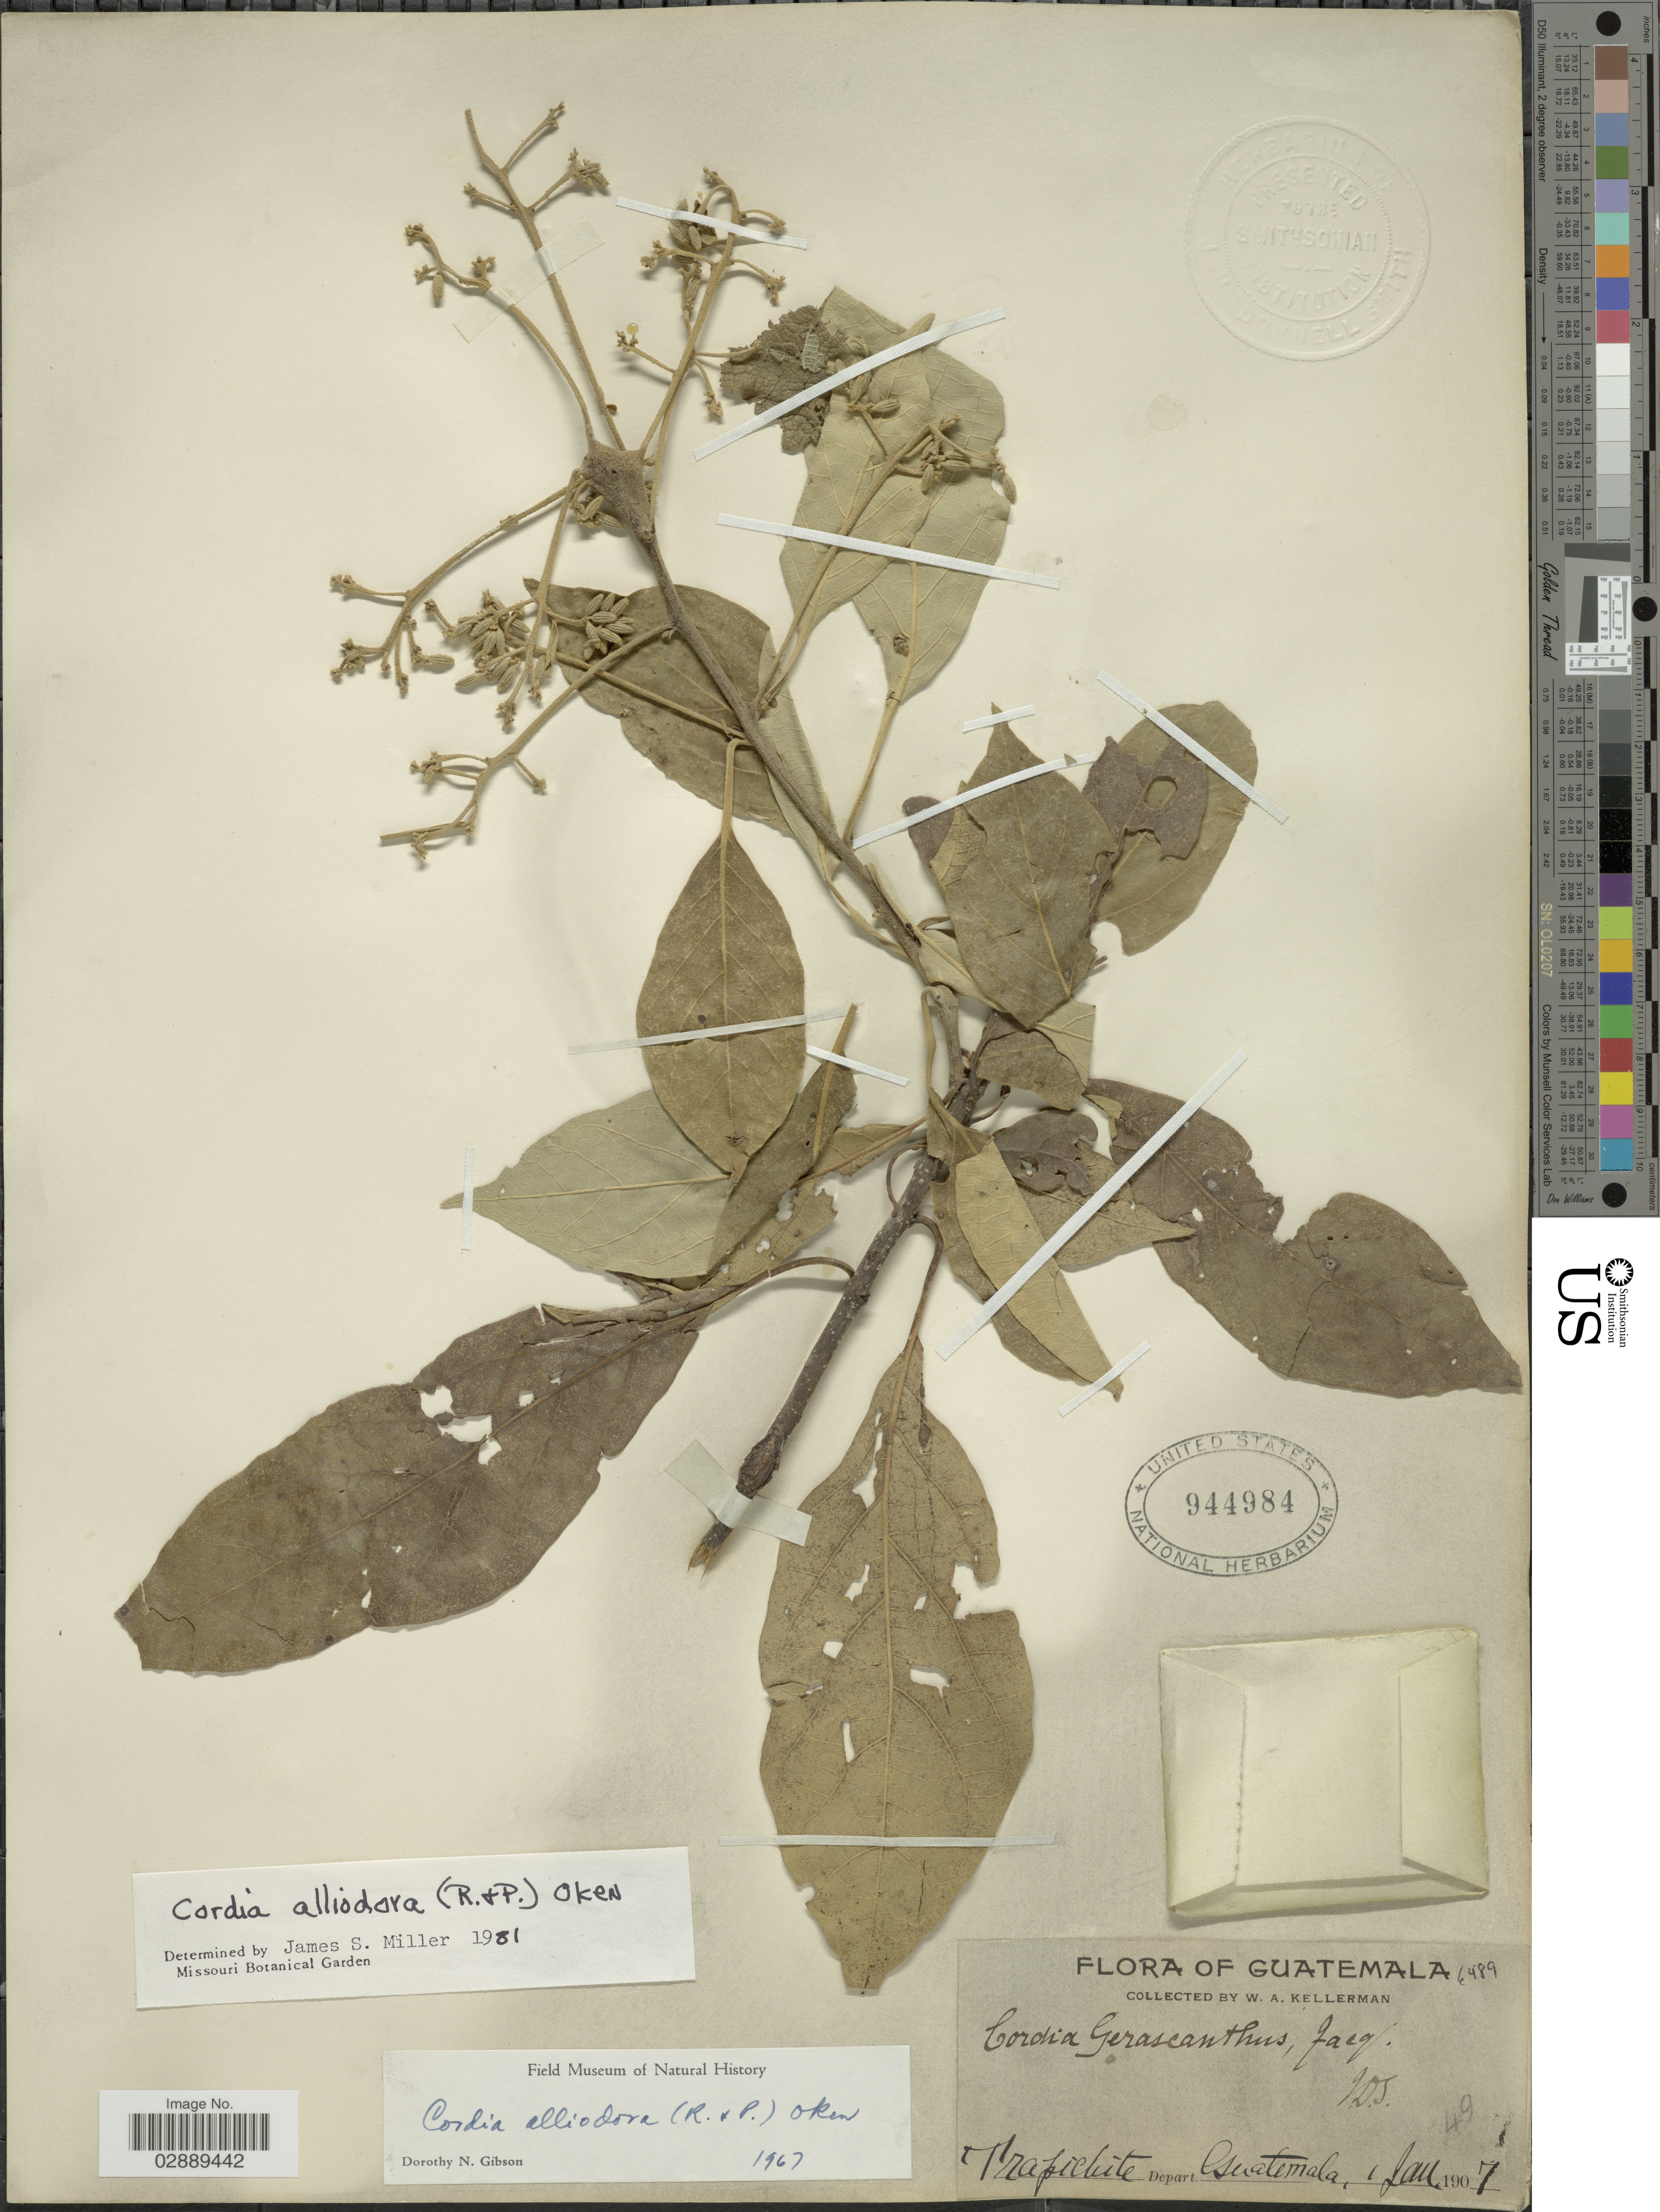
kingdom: Plantae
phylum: Tracheophyta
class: Magnoliopsida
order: Boraginales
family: Cordiaceae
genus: Cordia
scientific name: Cordia alliodora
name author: (Ruiz & Pav.) Oken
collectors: W. Kellerman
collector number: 6489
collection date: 1907-01-01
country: Guatemala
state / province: Guatemala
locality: Trapichite. Depart. Guatemala.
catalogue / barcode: US 944984